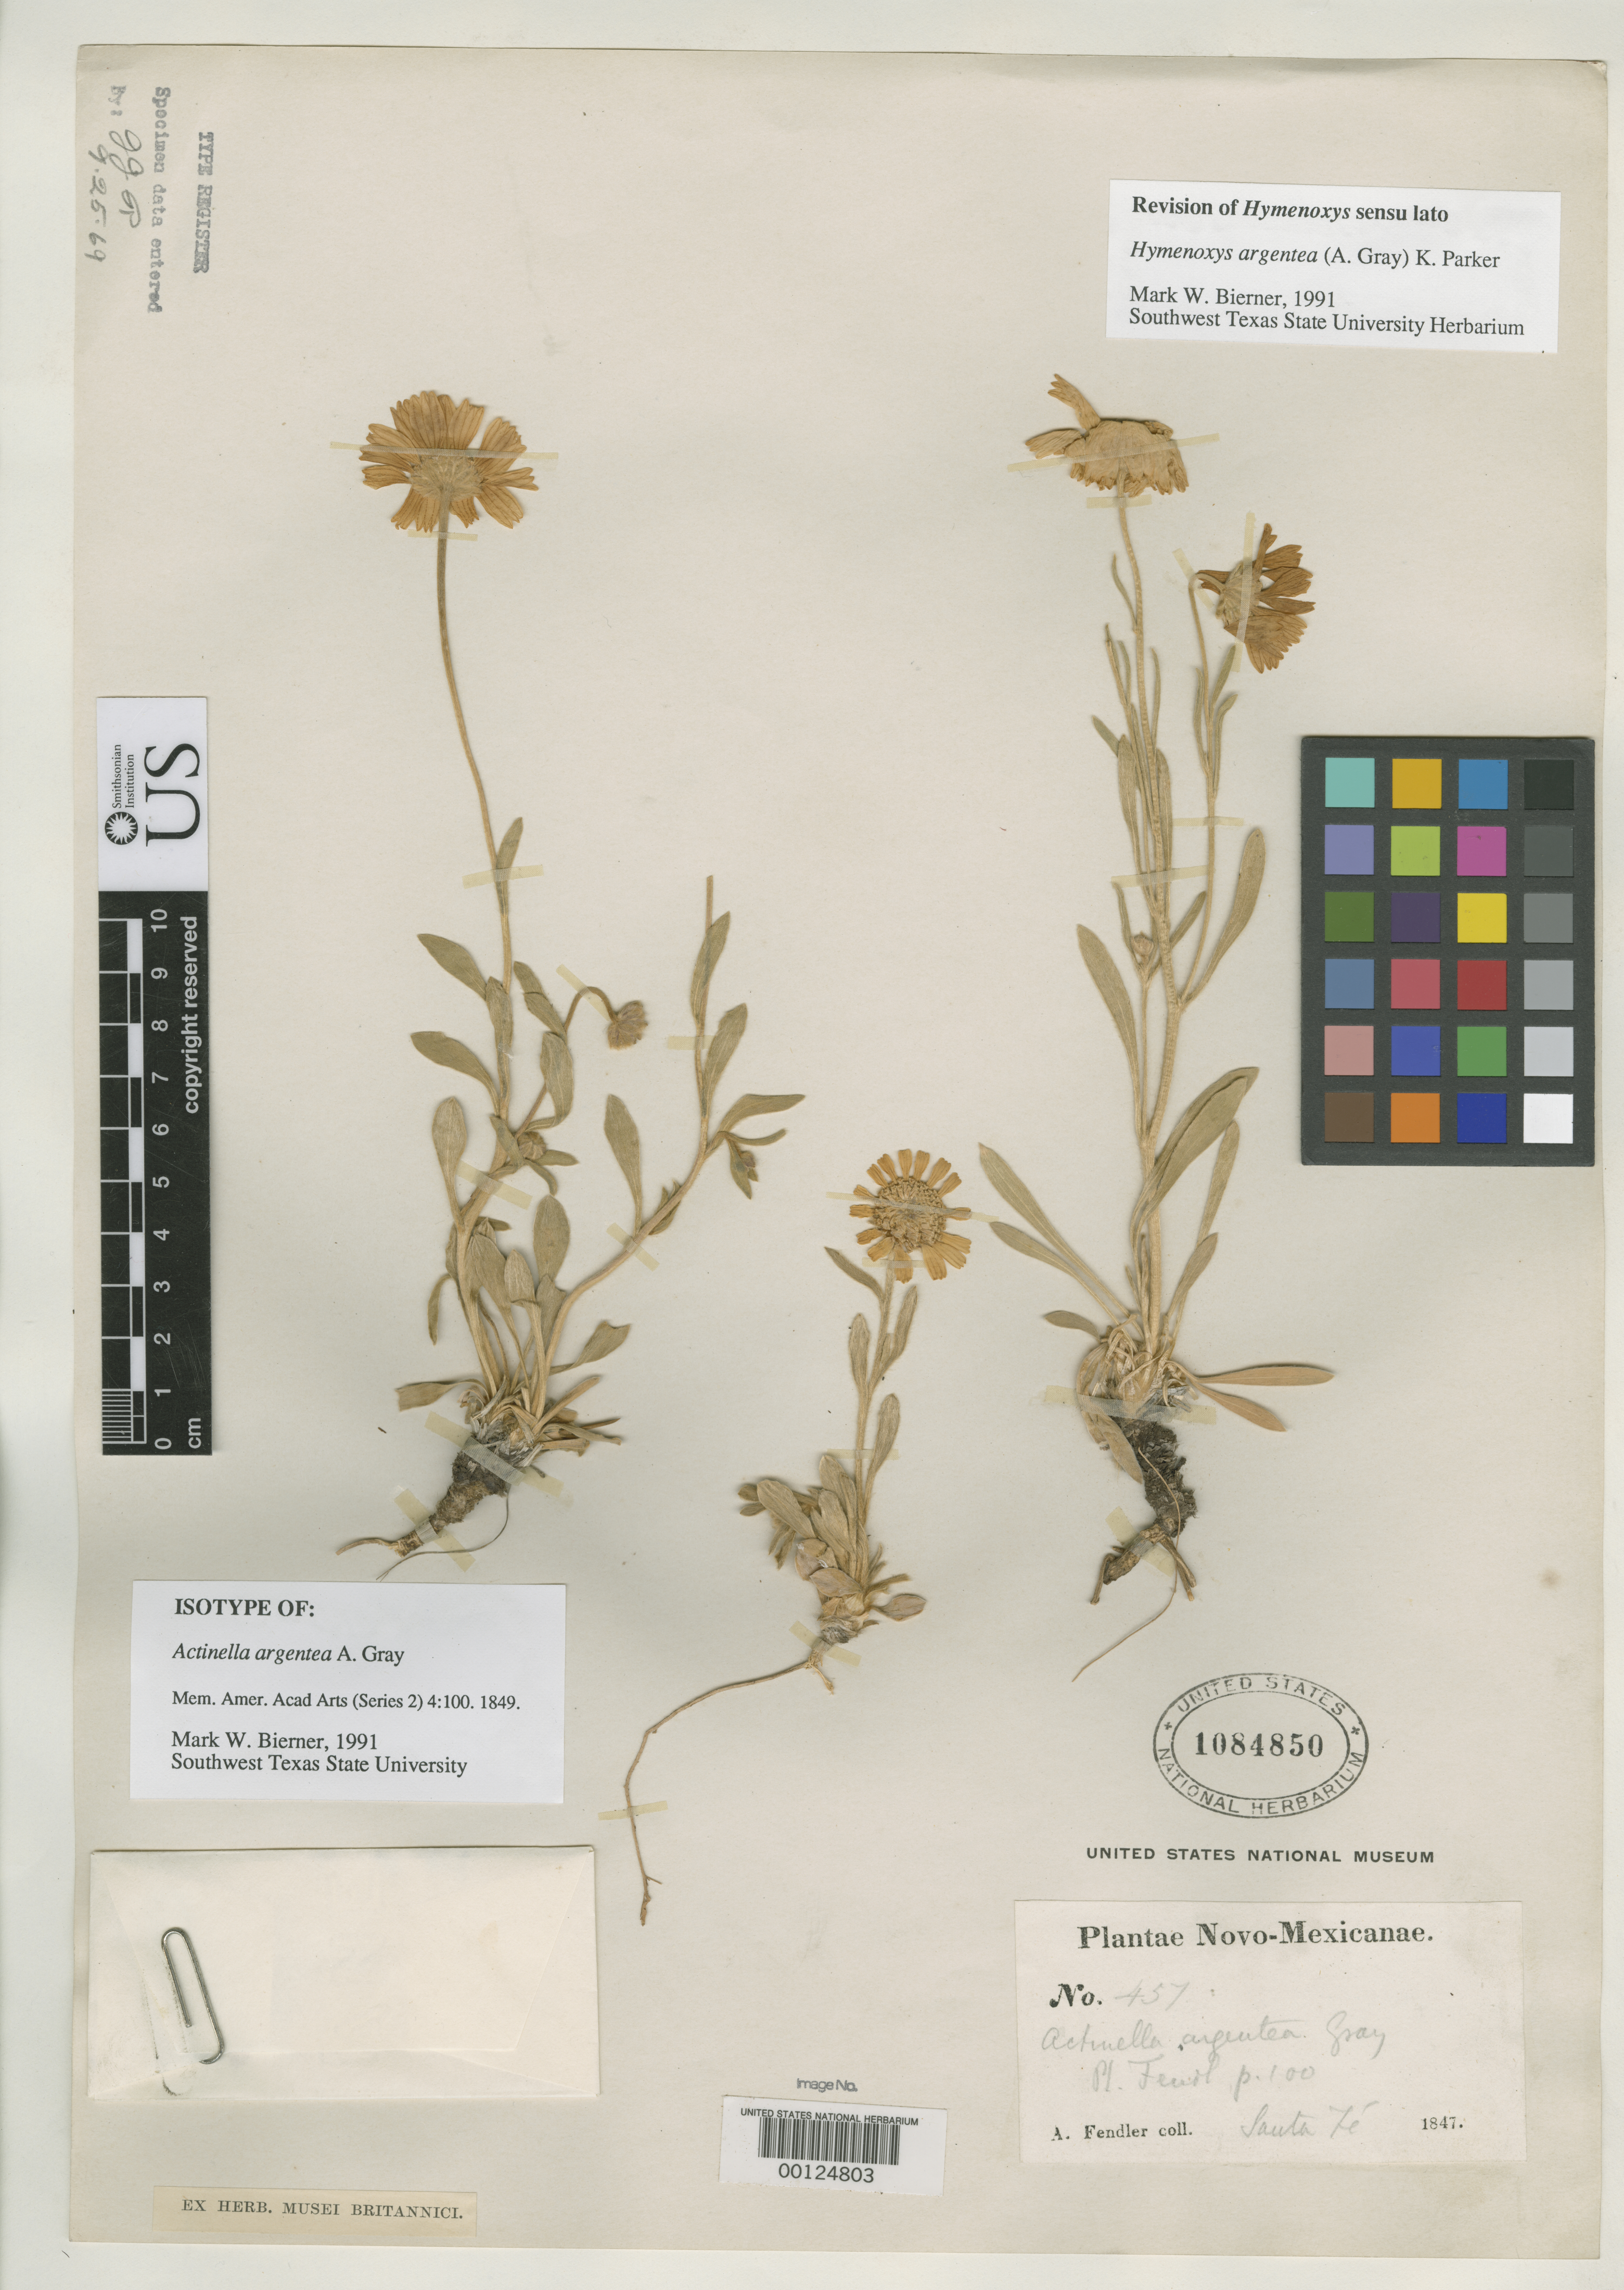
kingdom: Plantae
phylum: Tracheophyta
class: Magnoliopsida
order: Asterales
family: Asteraceae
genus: Actinella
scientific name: Actinella argentea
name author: A. Gray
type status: Isotype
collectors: A. Fendler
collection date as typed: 1847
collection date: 1847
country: United States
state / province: New Mexico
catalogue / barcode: US 1084850